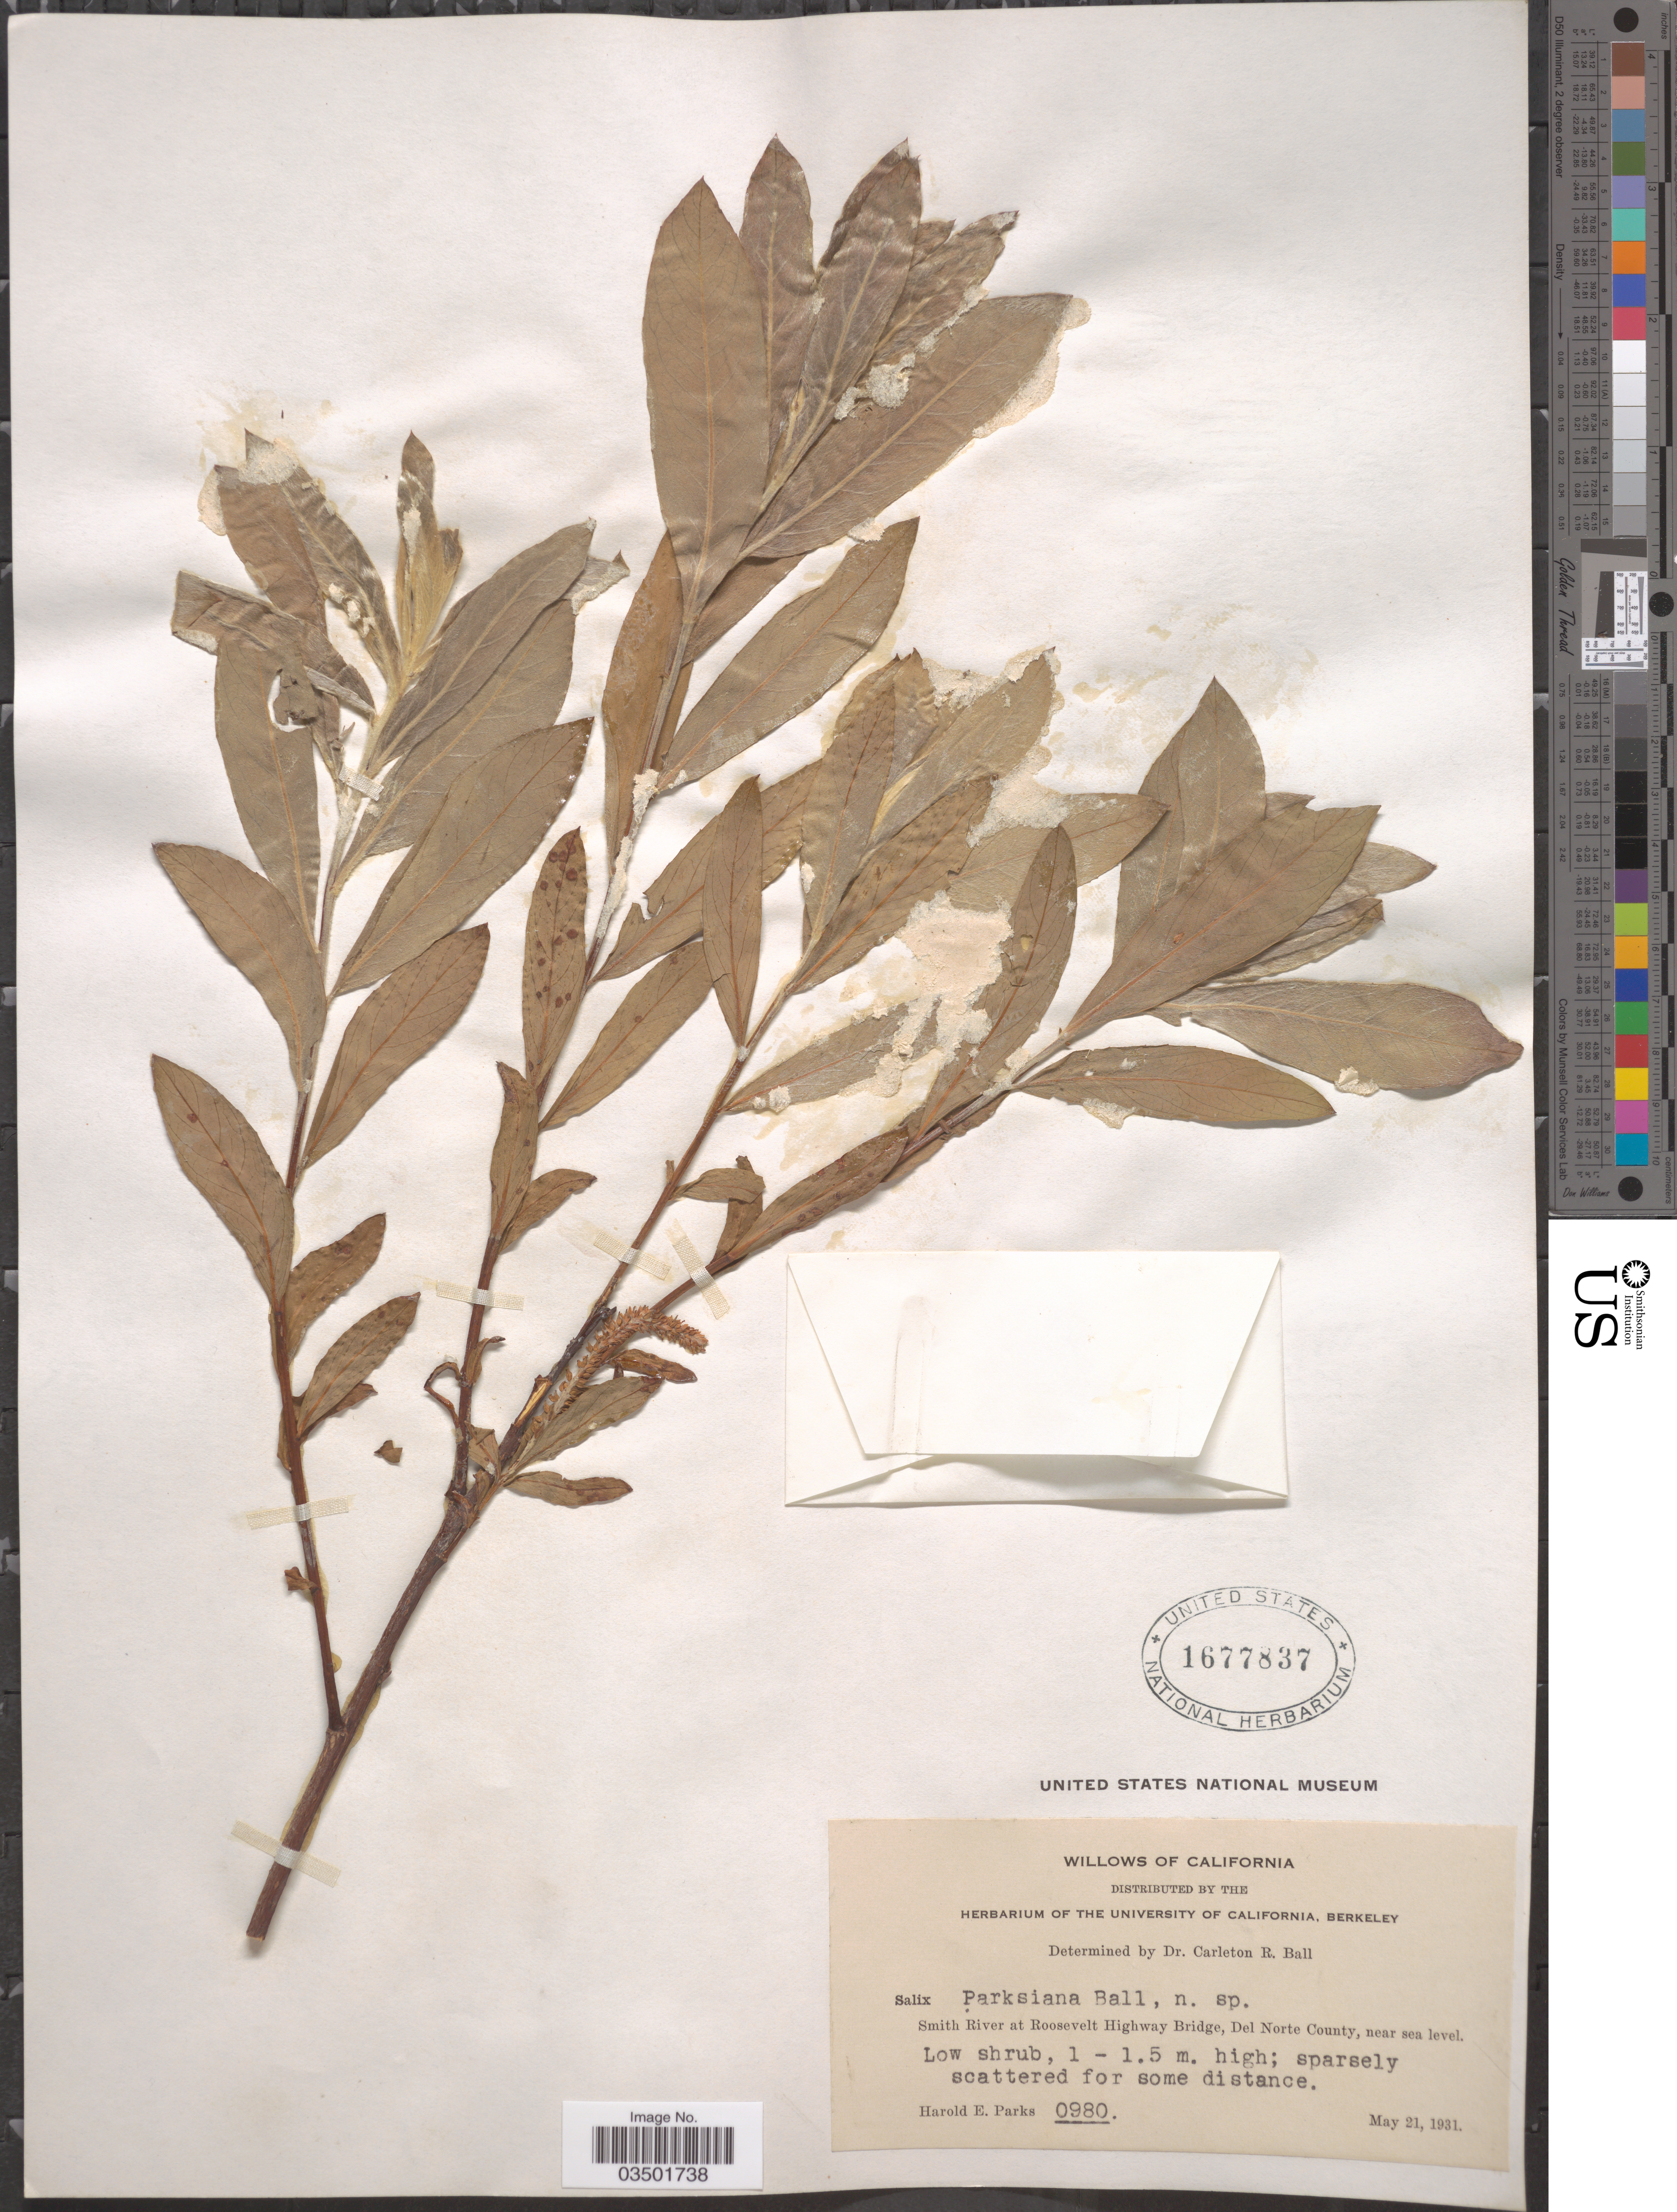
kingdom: Plantae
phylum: Tracheophyta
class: Magnoliopsida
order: Malpighiales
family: Salicaceae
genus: Salix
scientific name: Salix parksiana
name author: C.R. Ball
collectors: H. E. Parks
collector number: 0980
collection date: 1931-05-21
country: United States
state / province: California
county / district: Del Norte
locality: Smith River at Roosevelt Highway Bridge, Del Norte County.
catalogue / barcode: US 1677837